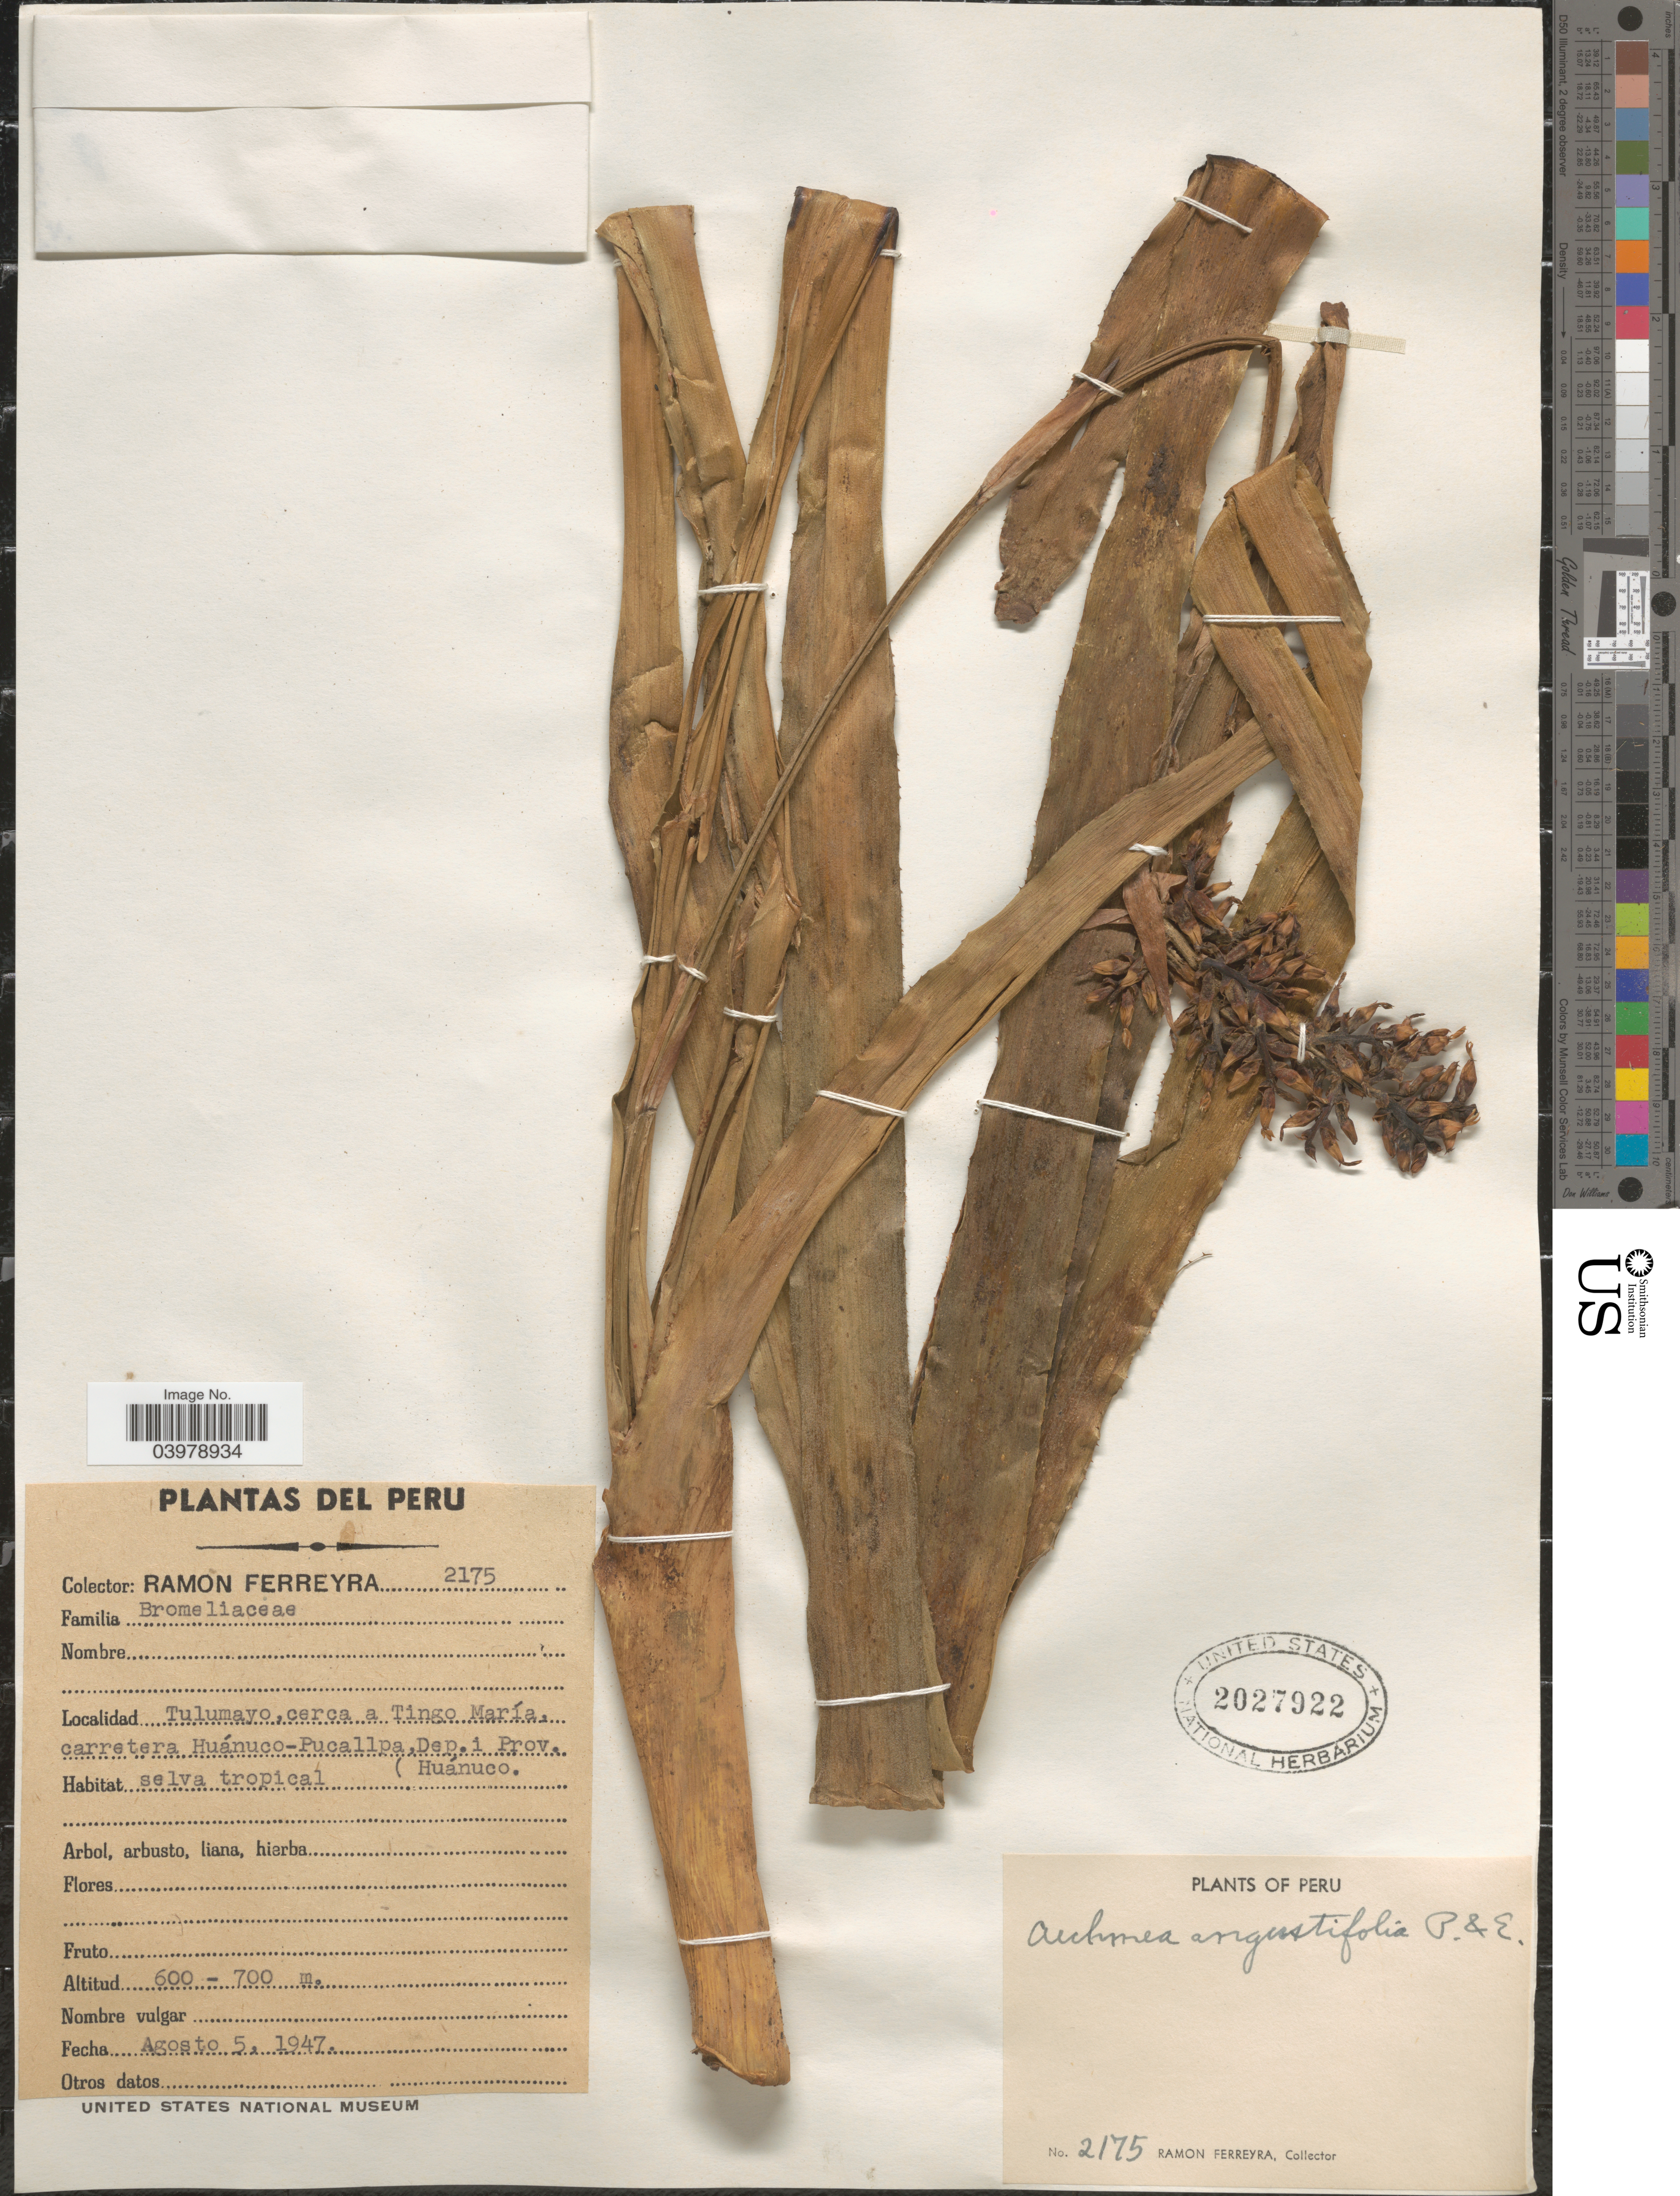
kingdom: Plantae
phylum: Tracheophyta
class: Liliopsida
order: Poales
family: Bromeliaceae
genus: Aechmea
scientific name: Aechmea angustifolia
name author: Poepp. & Endl.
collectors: R. A. Ferreyra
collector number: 2175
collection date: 1947-08-05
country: Peru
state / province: Huánuco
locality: Tulumayo, cerca a Tingo María, carretera Huánuco-Pucallpa,Dep.i Prov. (Huánuco.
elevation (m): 600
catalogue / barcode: US 2027922